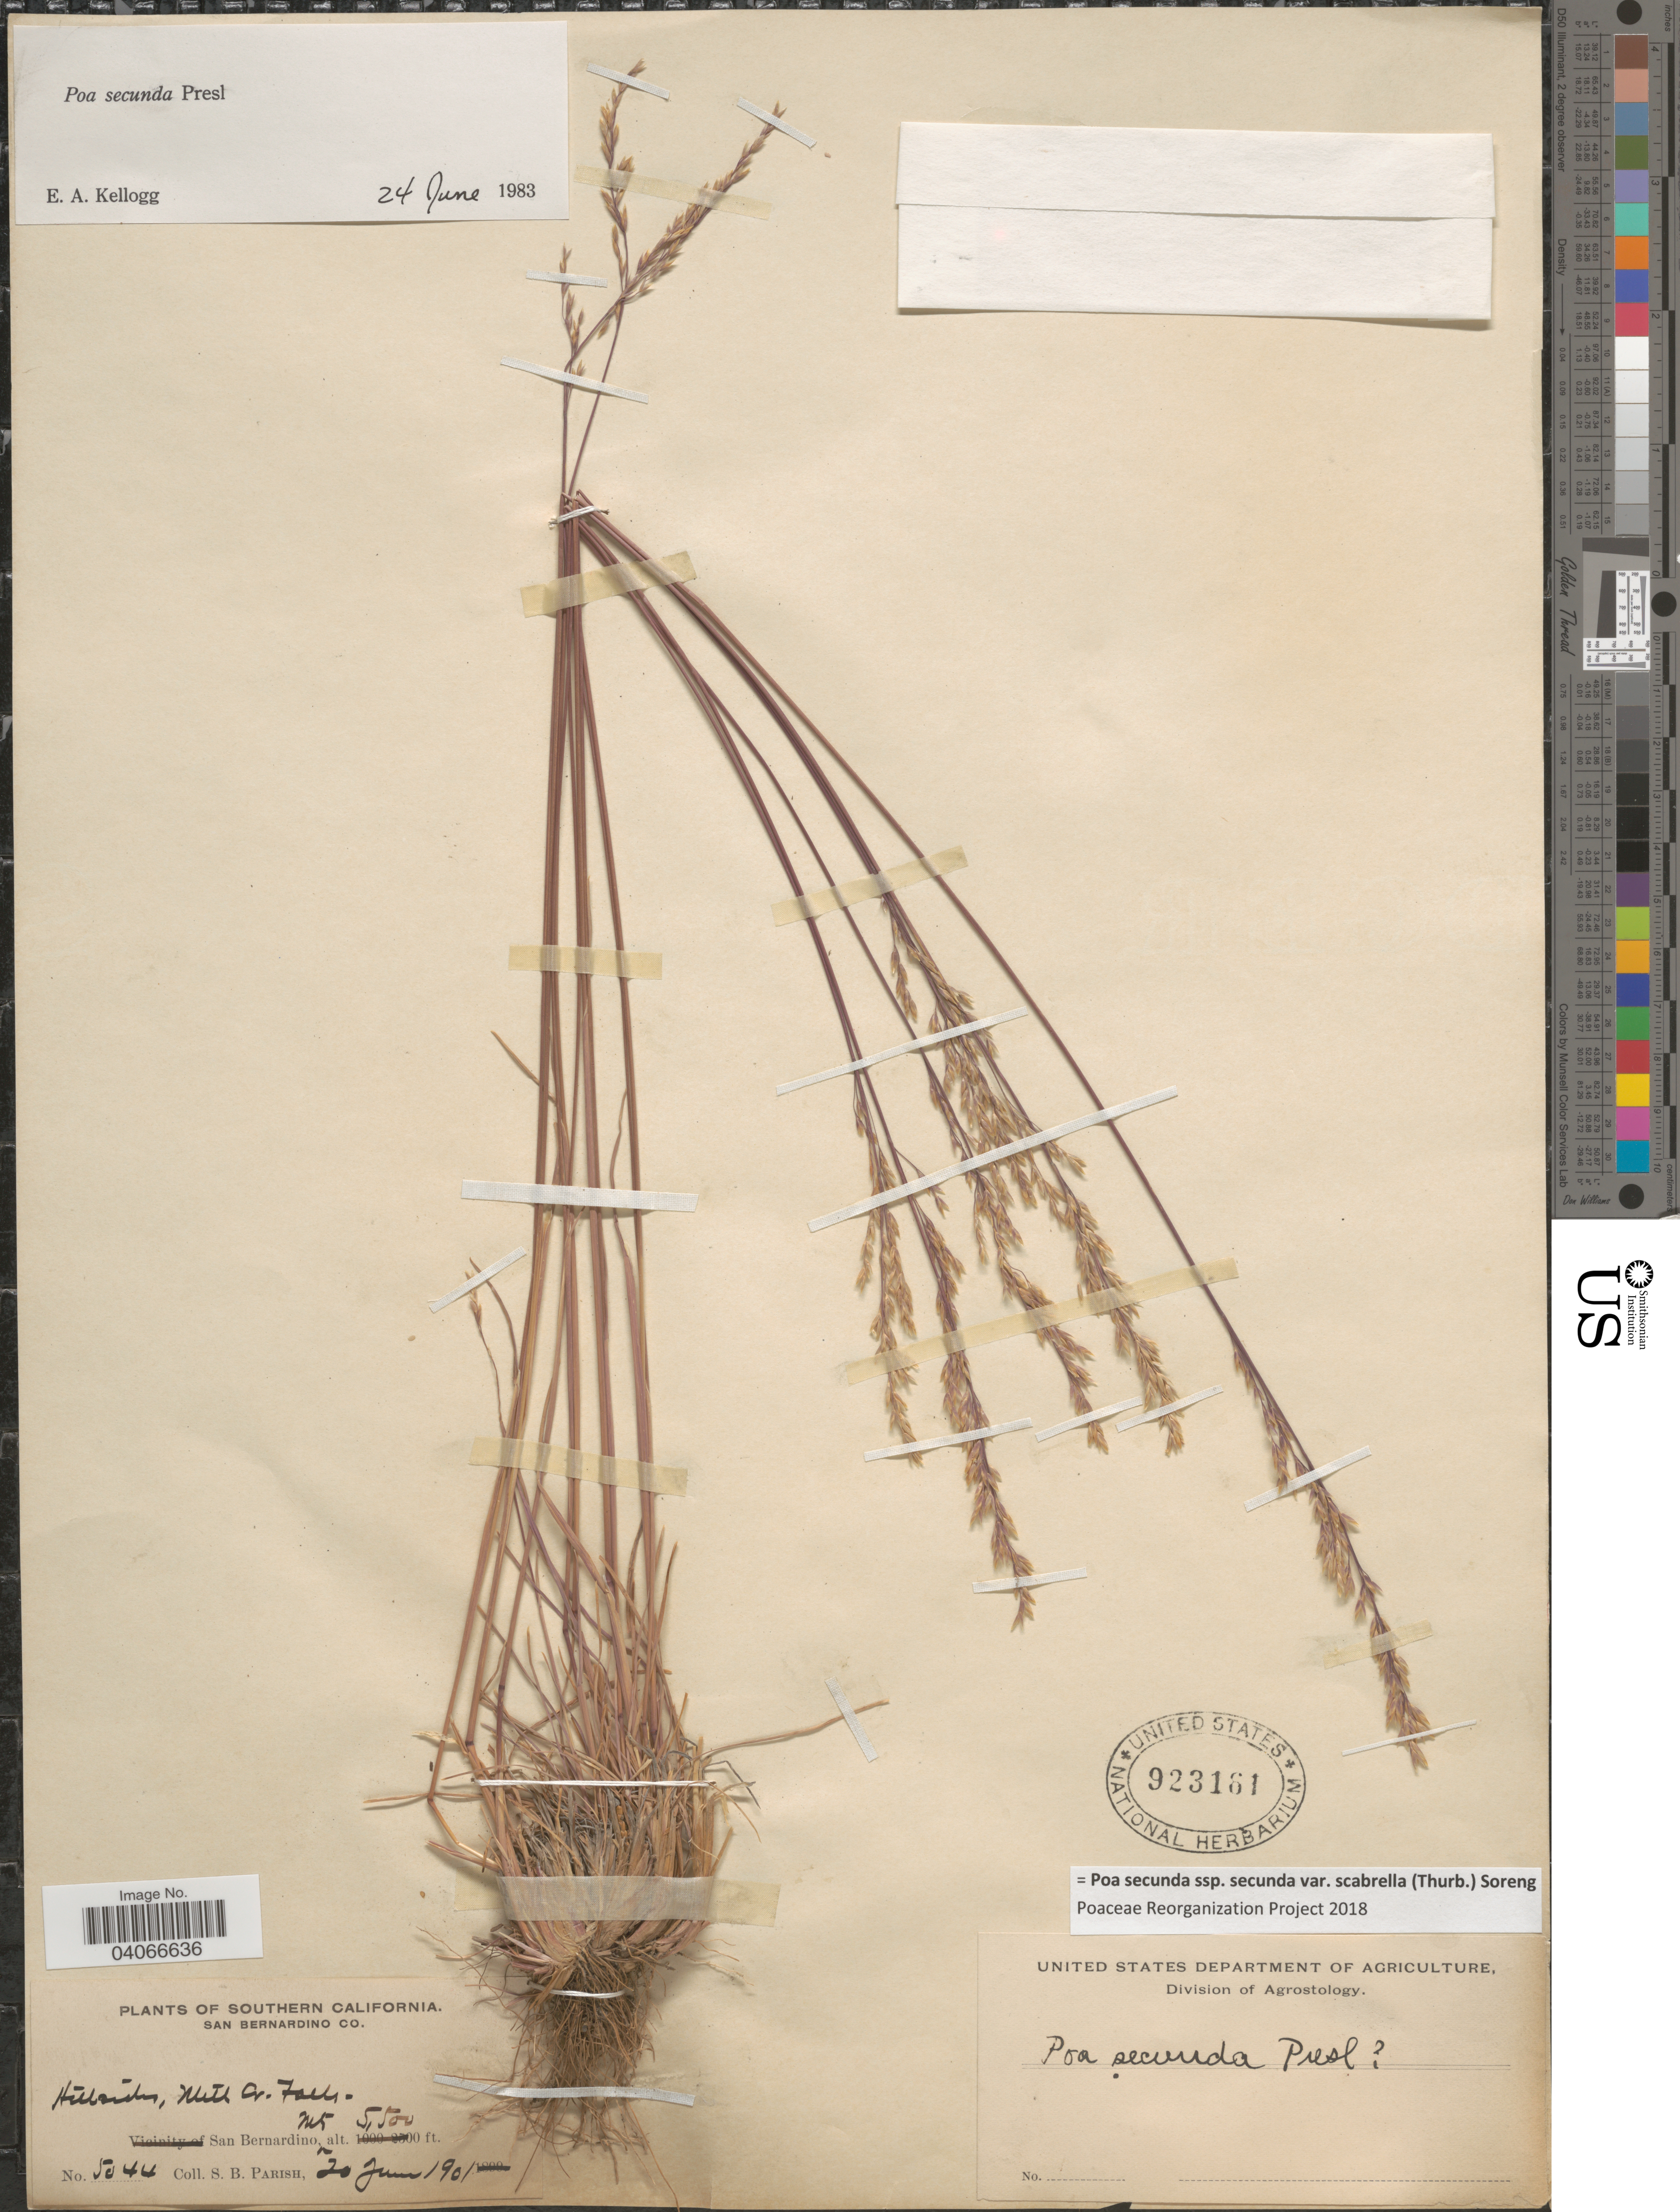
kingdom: Plantae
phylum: Tracheophyta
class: Liliopsida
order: Poales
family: Poaceae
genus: Poa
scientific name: Poa secunda subsp. secunda var. scabrella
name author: (Thurb.) Soreng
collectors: S. B. Parish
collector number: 5044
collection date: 1901-06-20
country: United States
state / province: California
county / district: San Bernardino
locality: Southern California. San Bernardino Co. Hillsides, Mill Cr. Falls. San Bernardino Mts.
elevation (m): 1676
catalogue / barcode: US 923161